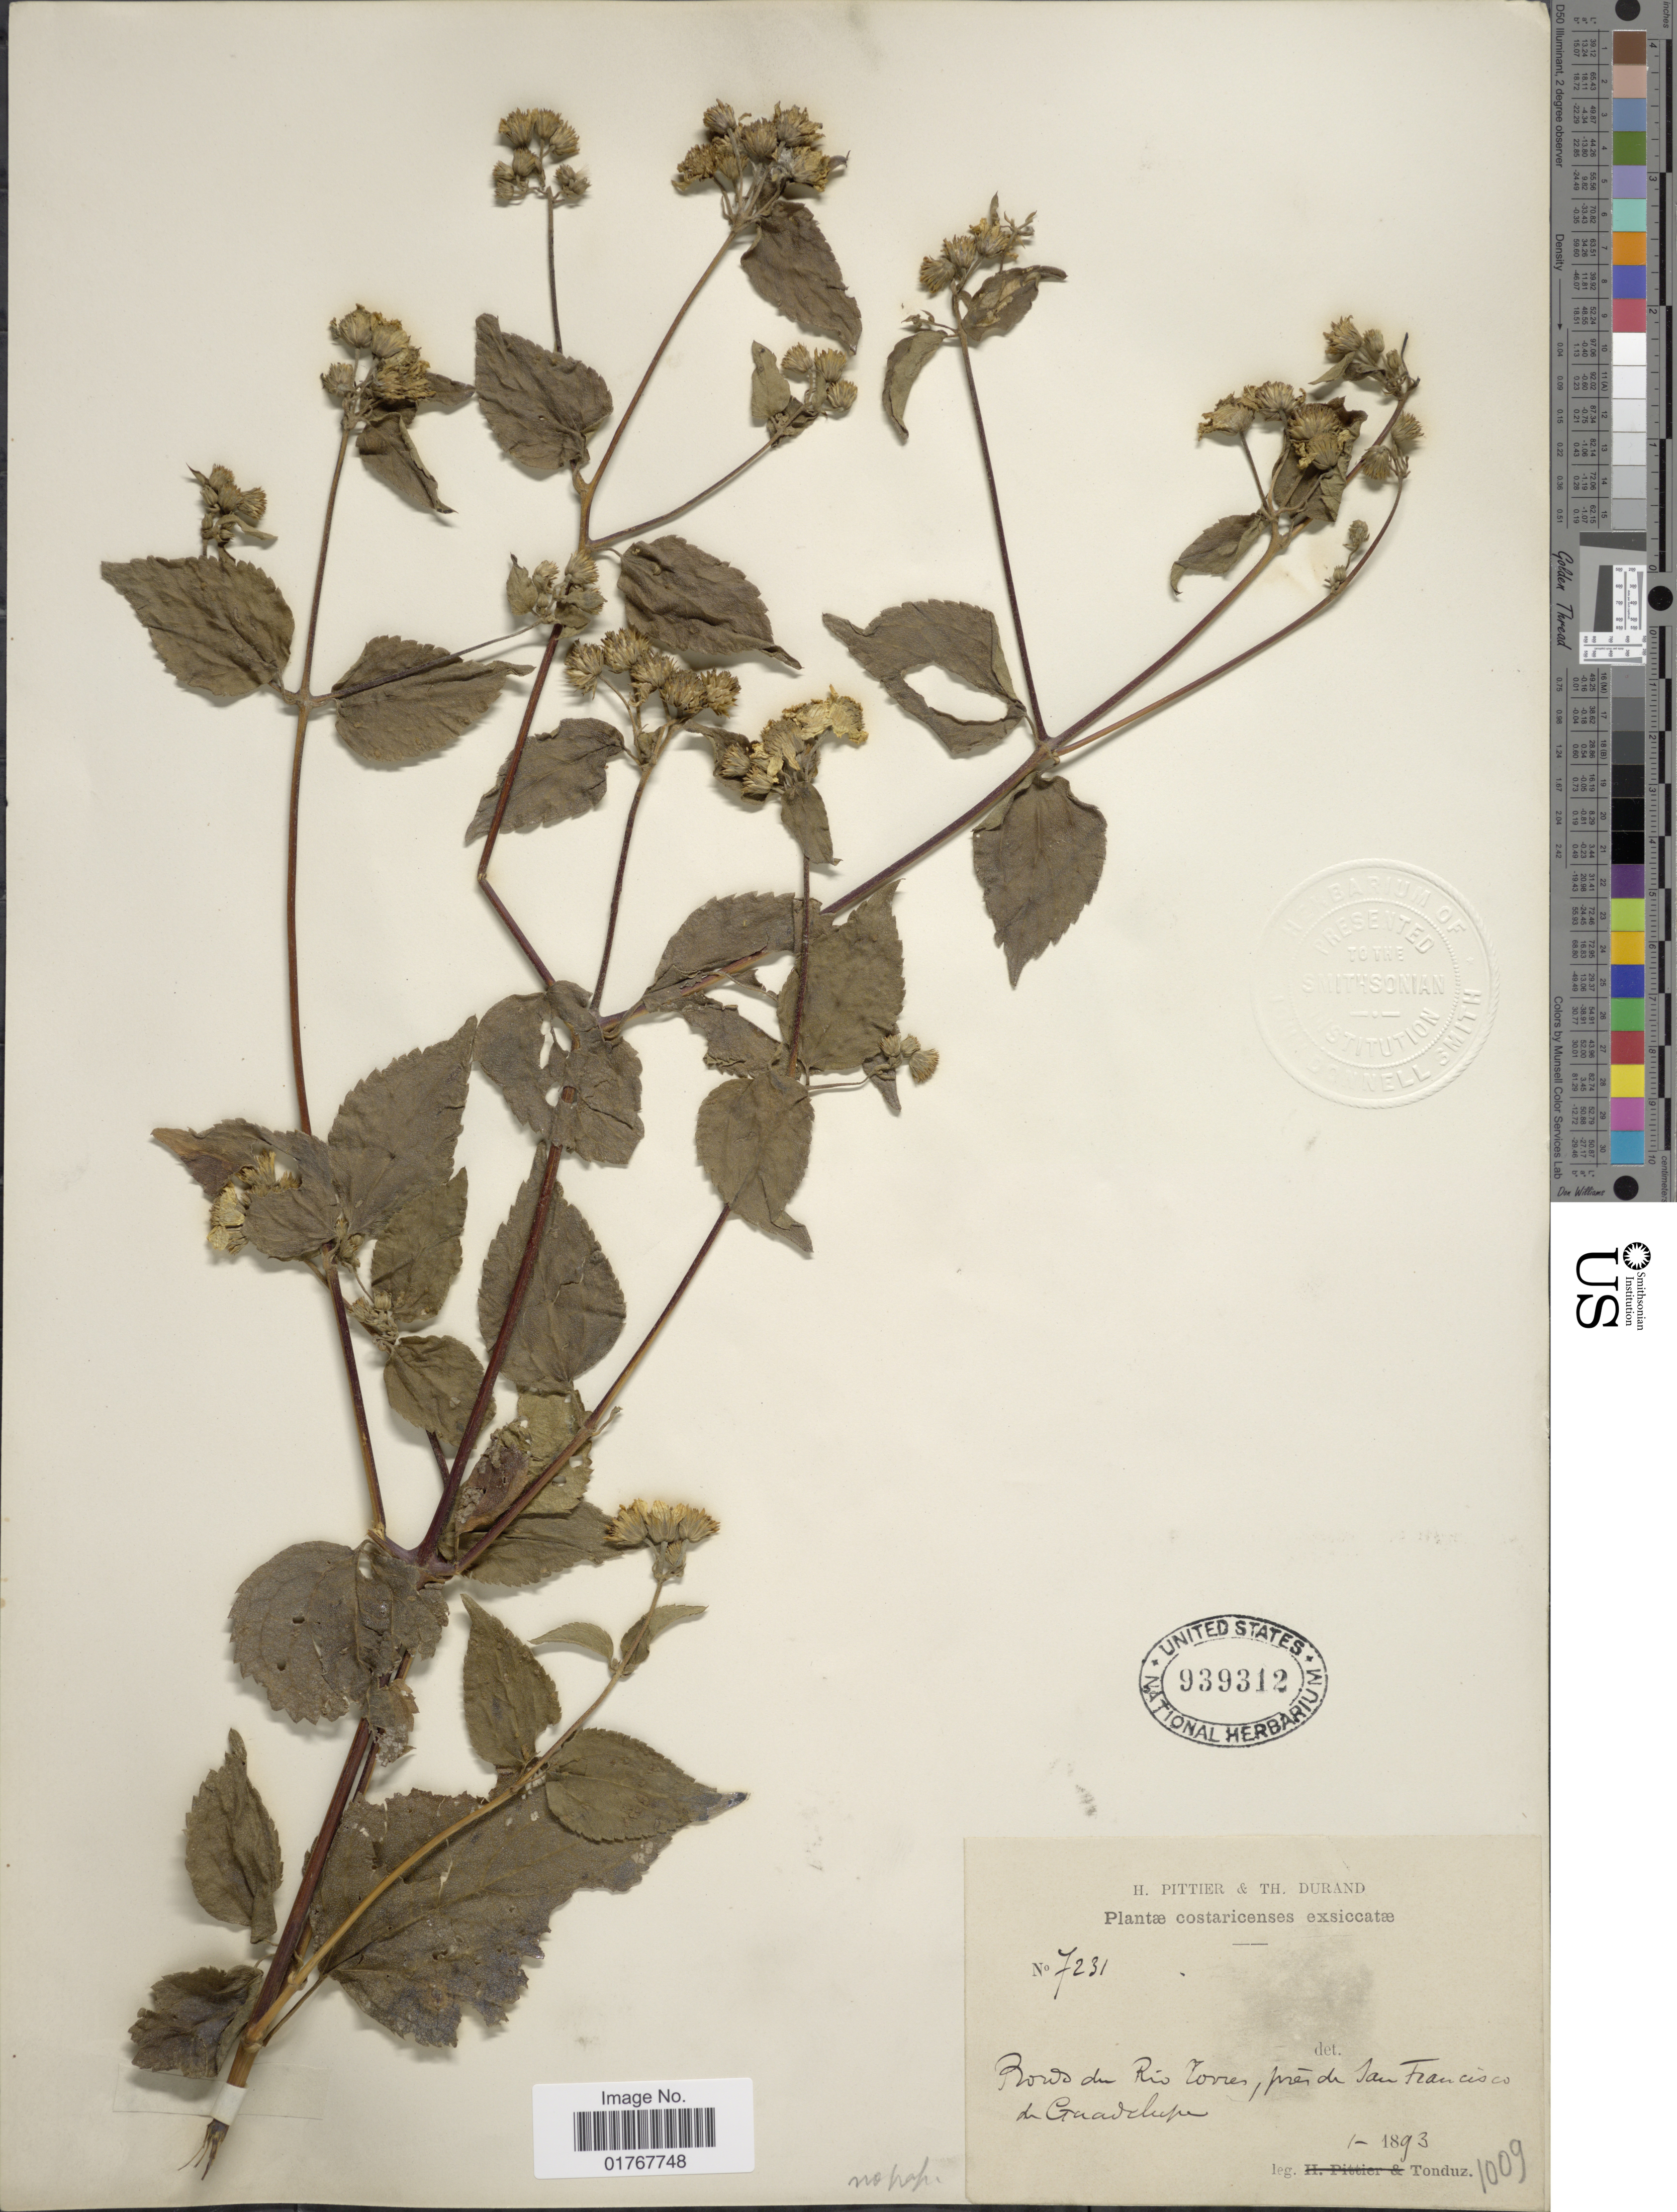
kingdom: Plantae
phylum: Tracheophyta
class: Magnoliopsida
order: Asterales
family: Asteraceae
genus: Viguiera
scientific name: Viguiera cordata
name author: (Hook. & Arn.) D'Arcy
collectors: A. Tonduz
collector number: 7231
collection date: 1893-01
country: Costa Rica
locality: Bords du Rio Torres, prés de San Francisco de Guadalupe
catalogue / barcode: US 939312